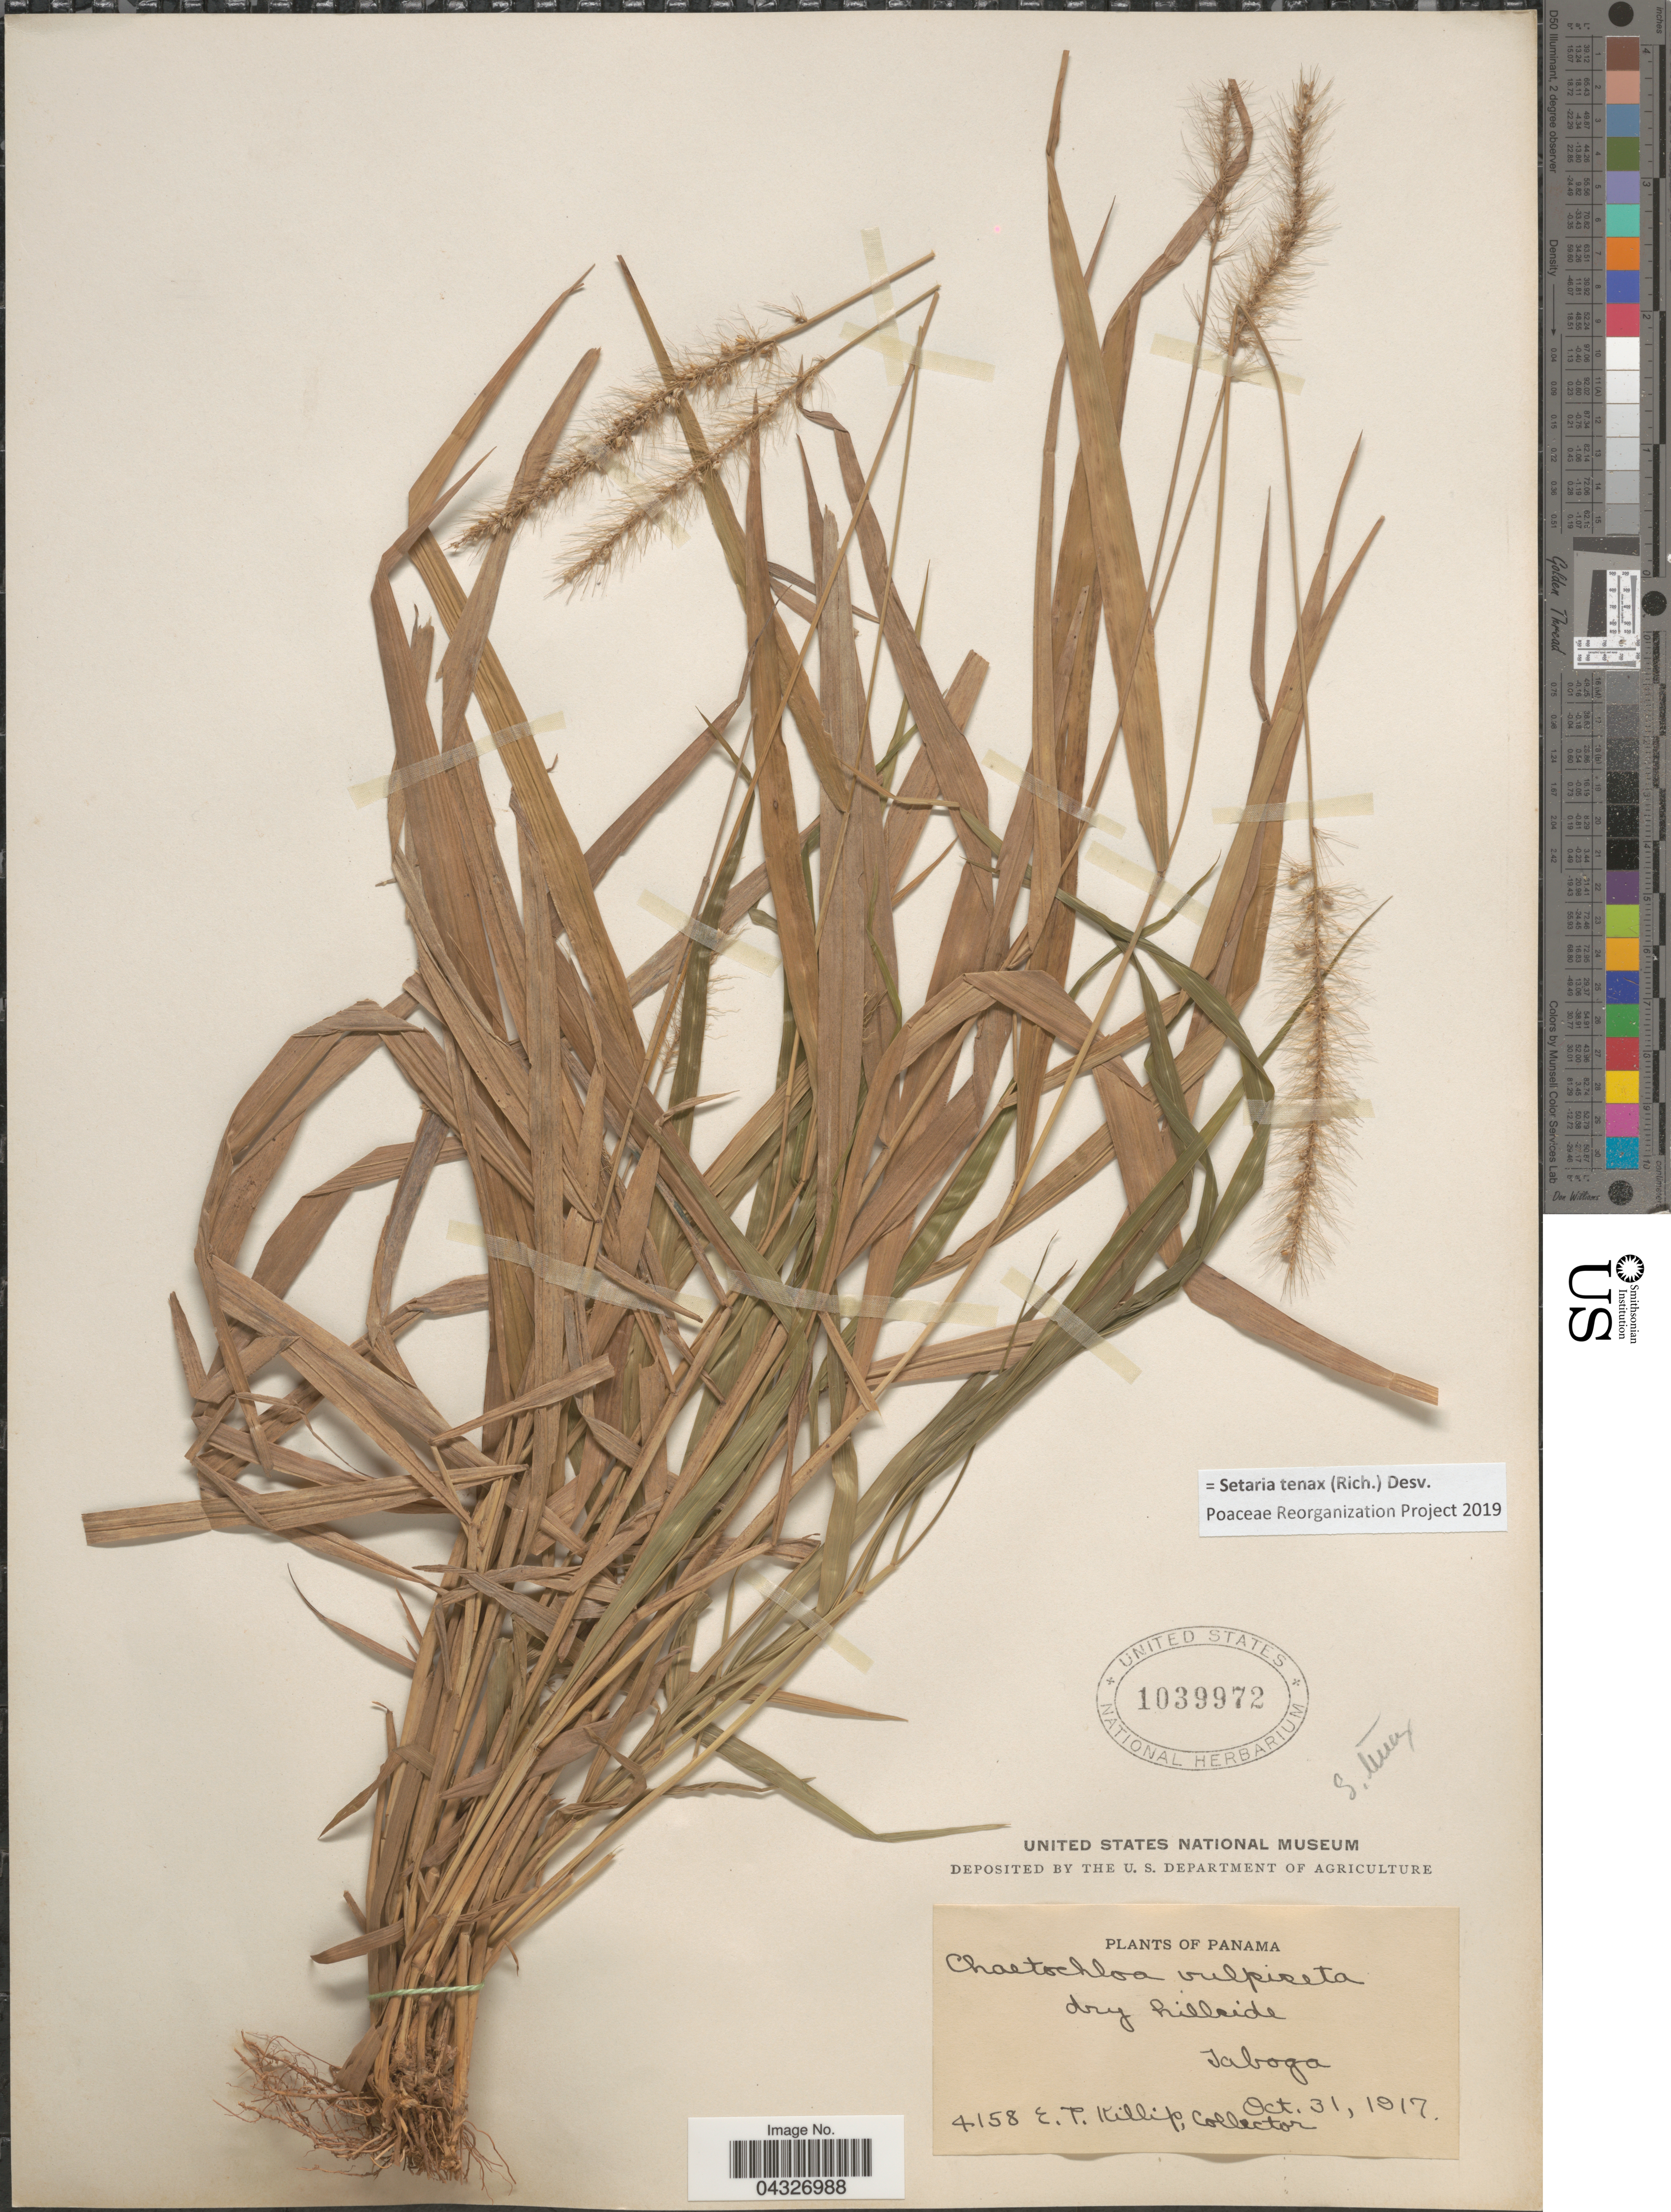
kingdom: Plantae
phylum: Tracheophyta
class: Liliopsida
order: Poales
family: Poaceae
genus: Setaria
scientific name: Setaria tenax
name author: (Rich.) Desv.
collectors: E. P. Killip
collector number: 4158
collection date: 1917-10-31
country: Panama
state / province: Panamá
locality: Taboga.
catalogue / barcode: US 1039972